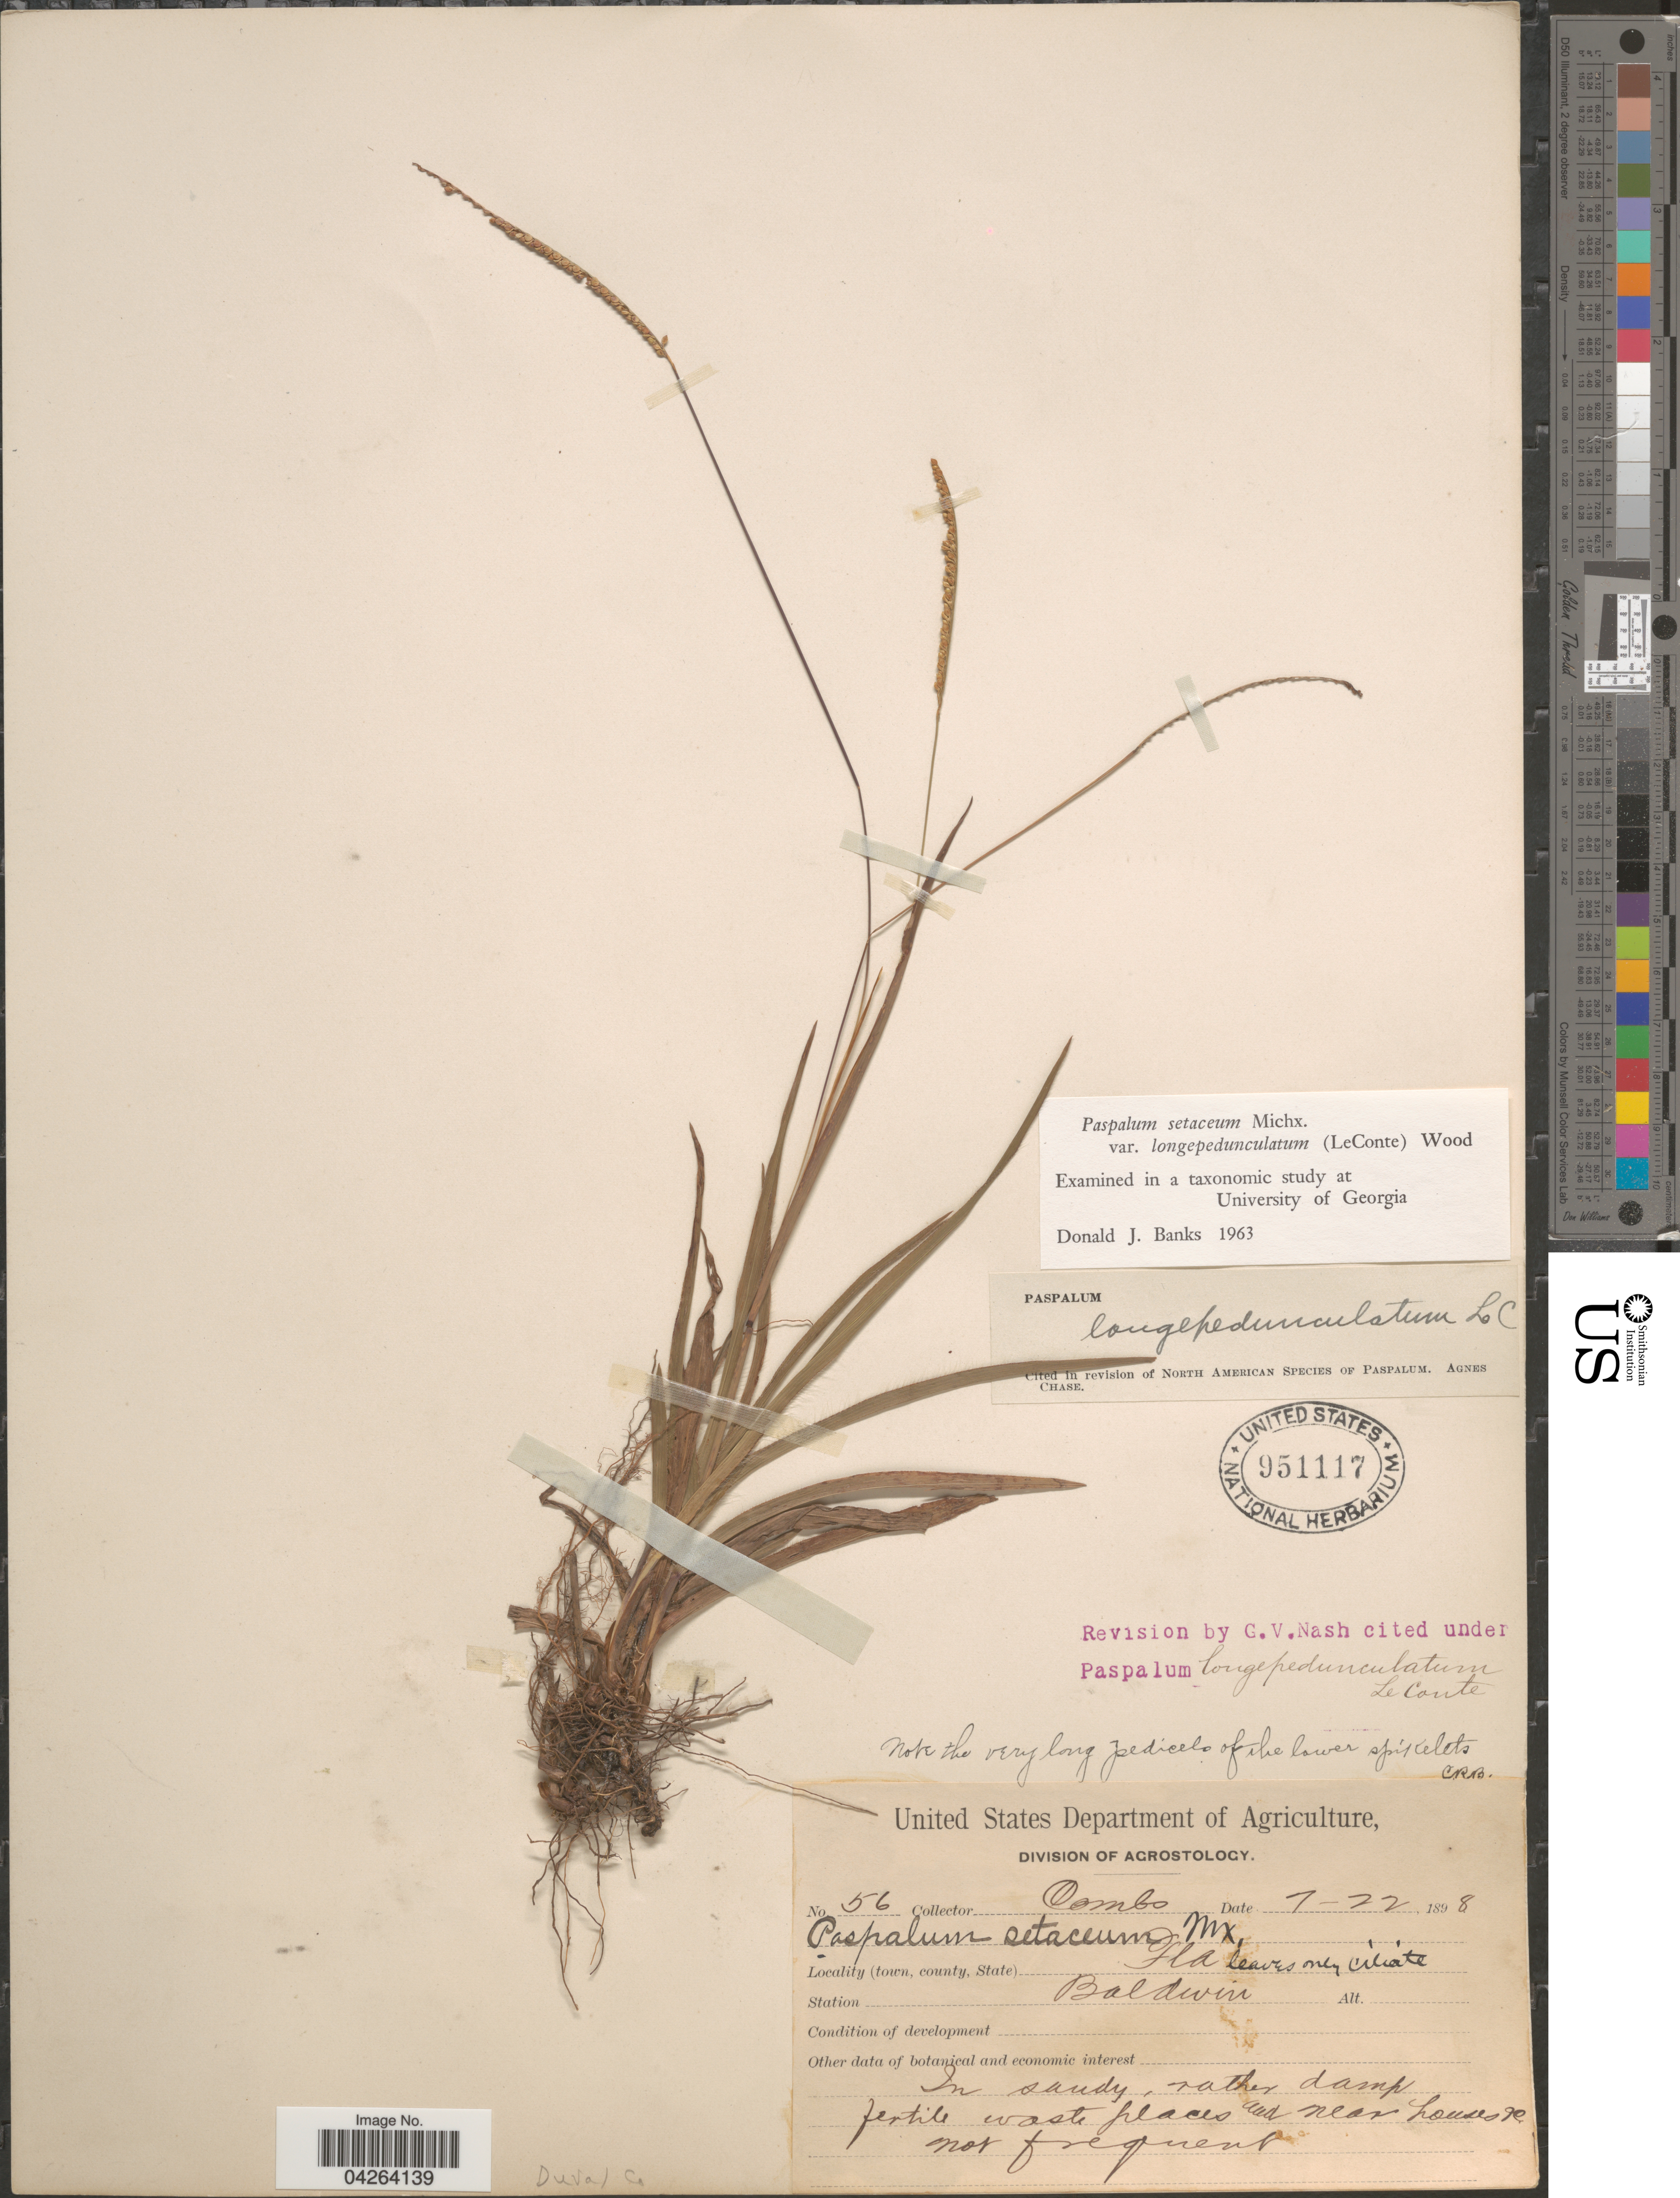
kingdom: Plantae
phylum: Tracheophyta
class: Liliopsida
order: Poales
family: Poaceae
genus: Paspalum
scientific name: Paspalum setaceum var. longipedunculatum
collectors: -. Combs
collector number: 56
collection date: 1898-01-22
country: United States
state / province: Florida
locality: Baldwin. Duval Co.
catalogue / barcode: US 951117